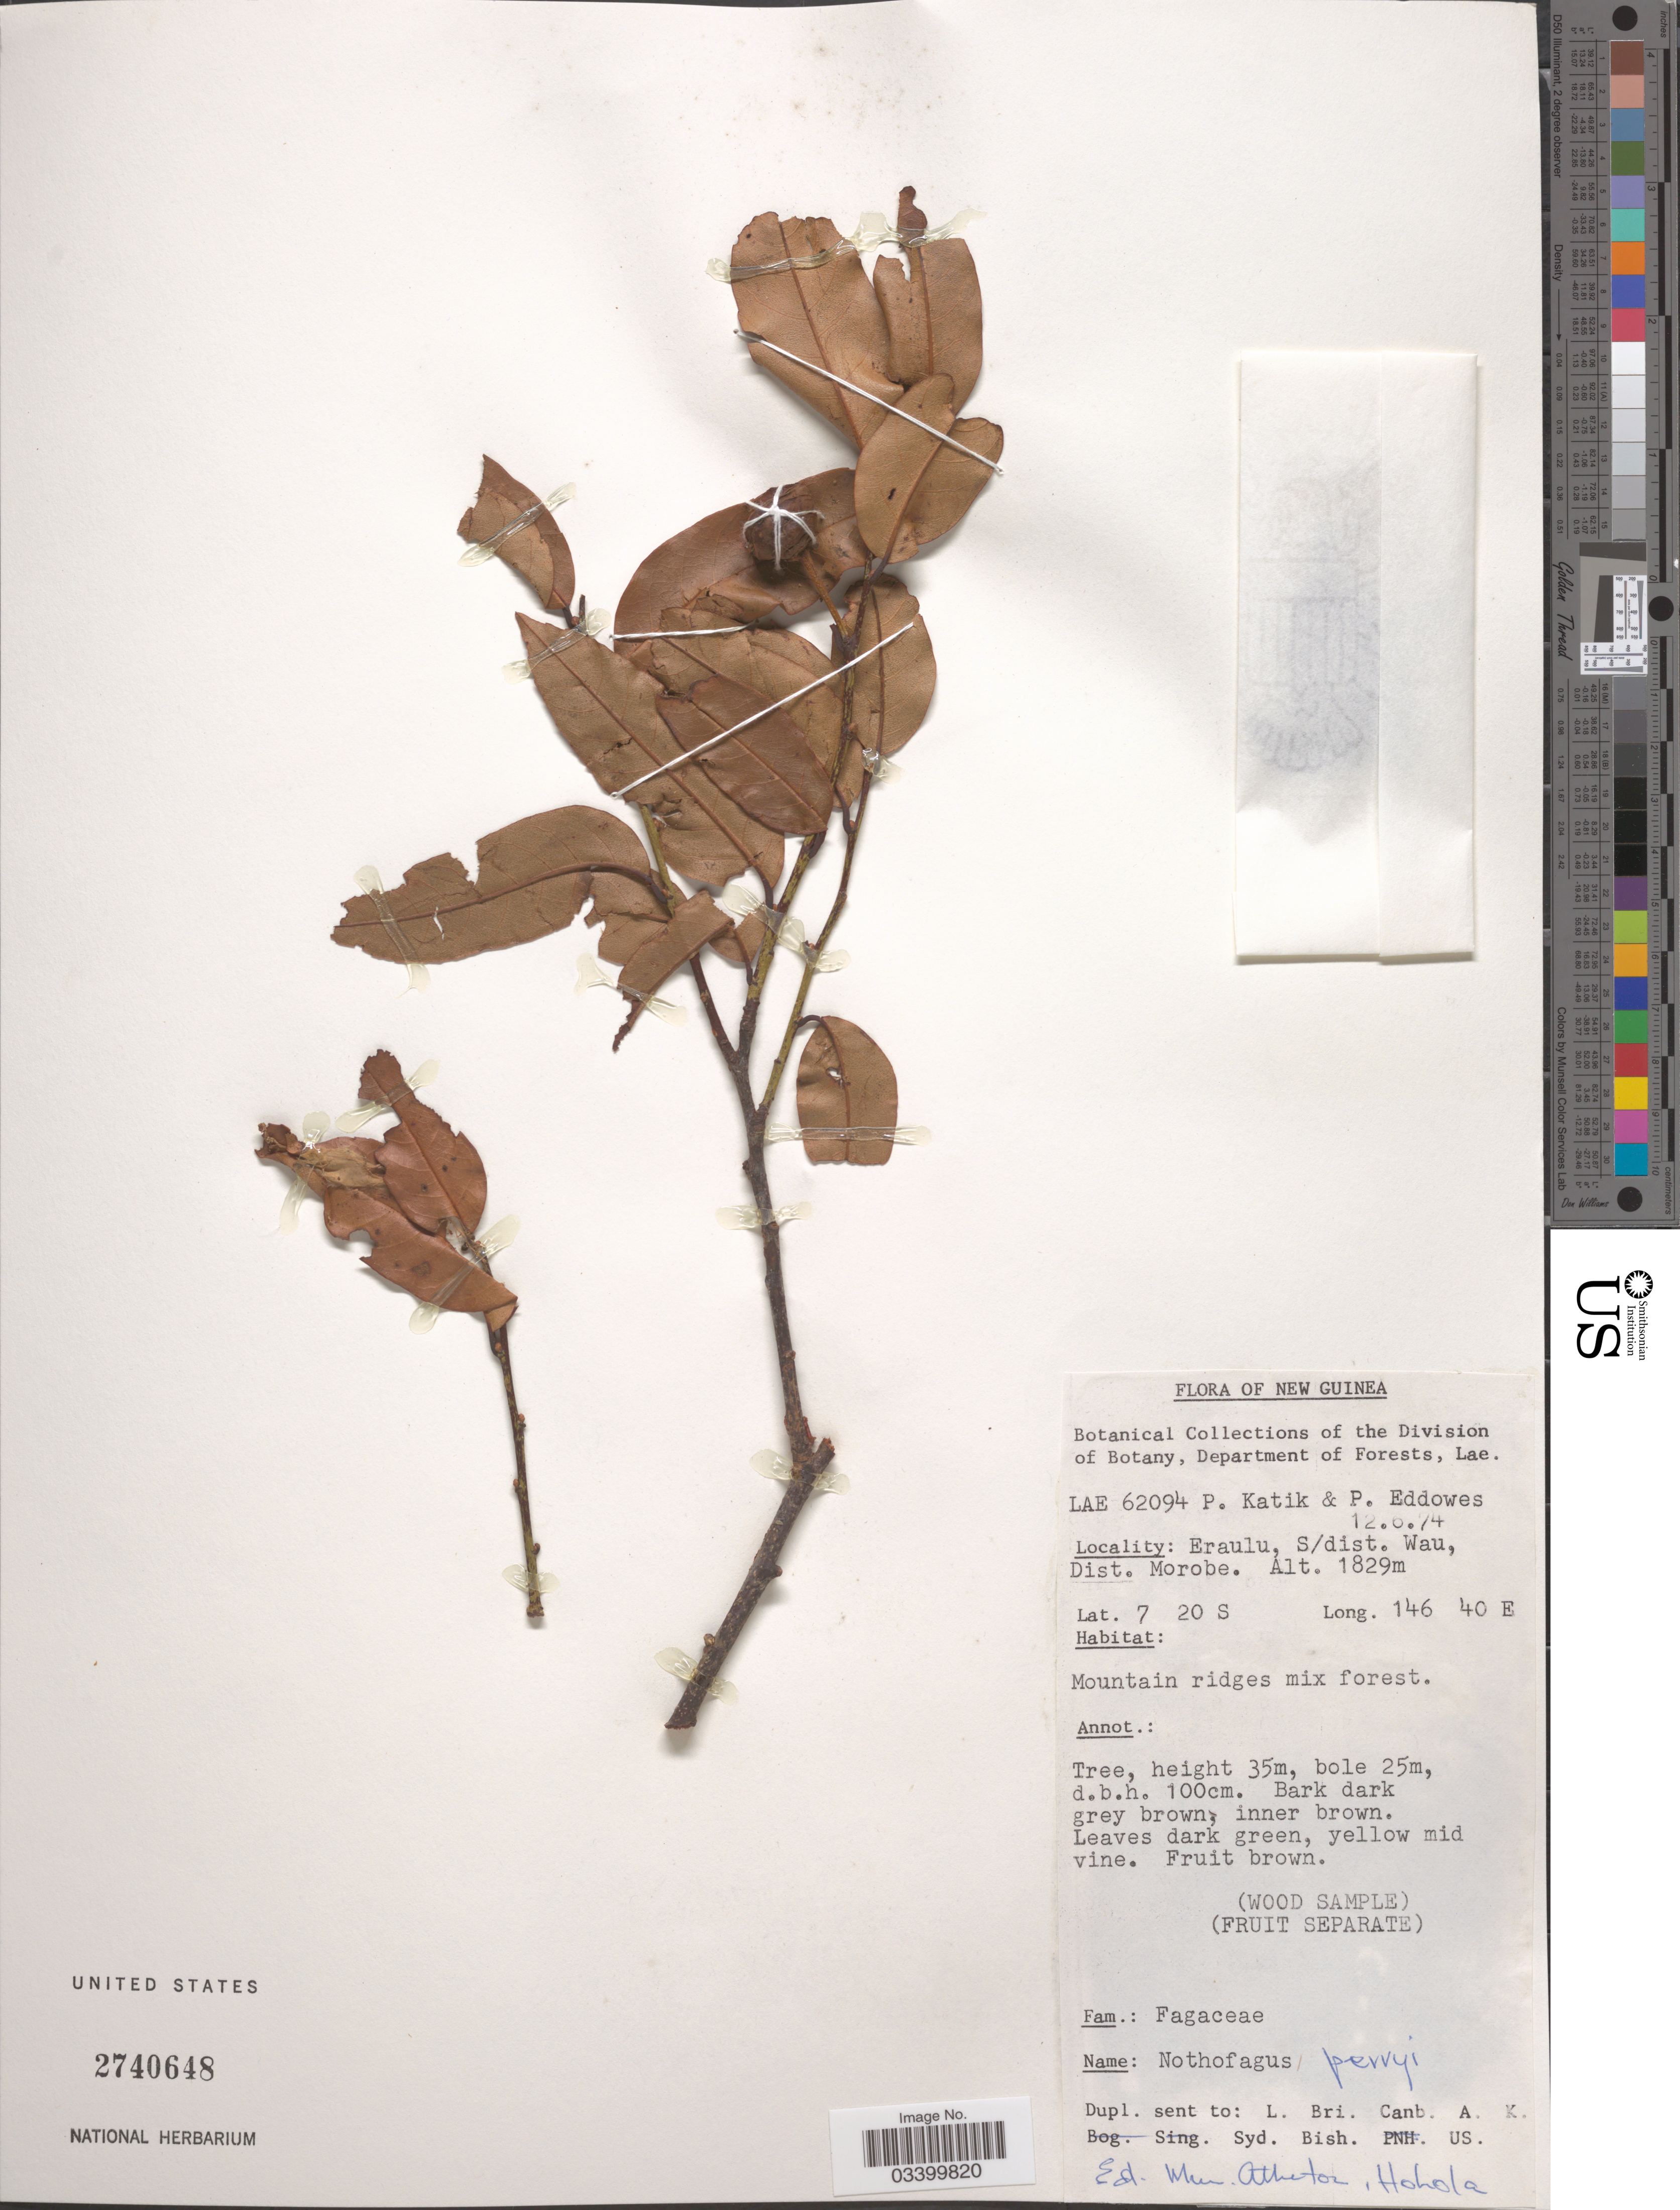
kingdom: Plantae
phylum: Tracheophyta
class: Magnoliopsida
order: Fagales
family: Nothofagaceae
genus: Nothofagus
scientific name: Nothofagus perryi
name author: Steenis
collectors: P. Katik & P.J. Eddowes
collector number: LAE 62094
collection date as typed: Transcribed d/m/y: 12/6/74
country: Papua New Guinea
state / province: Morobe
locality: New Guinea. Eraulu, S/dist. Wau, Dist. Morobe.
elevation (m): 1829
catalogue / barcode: US 2740648